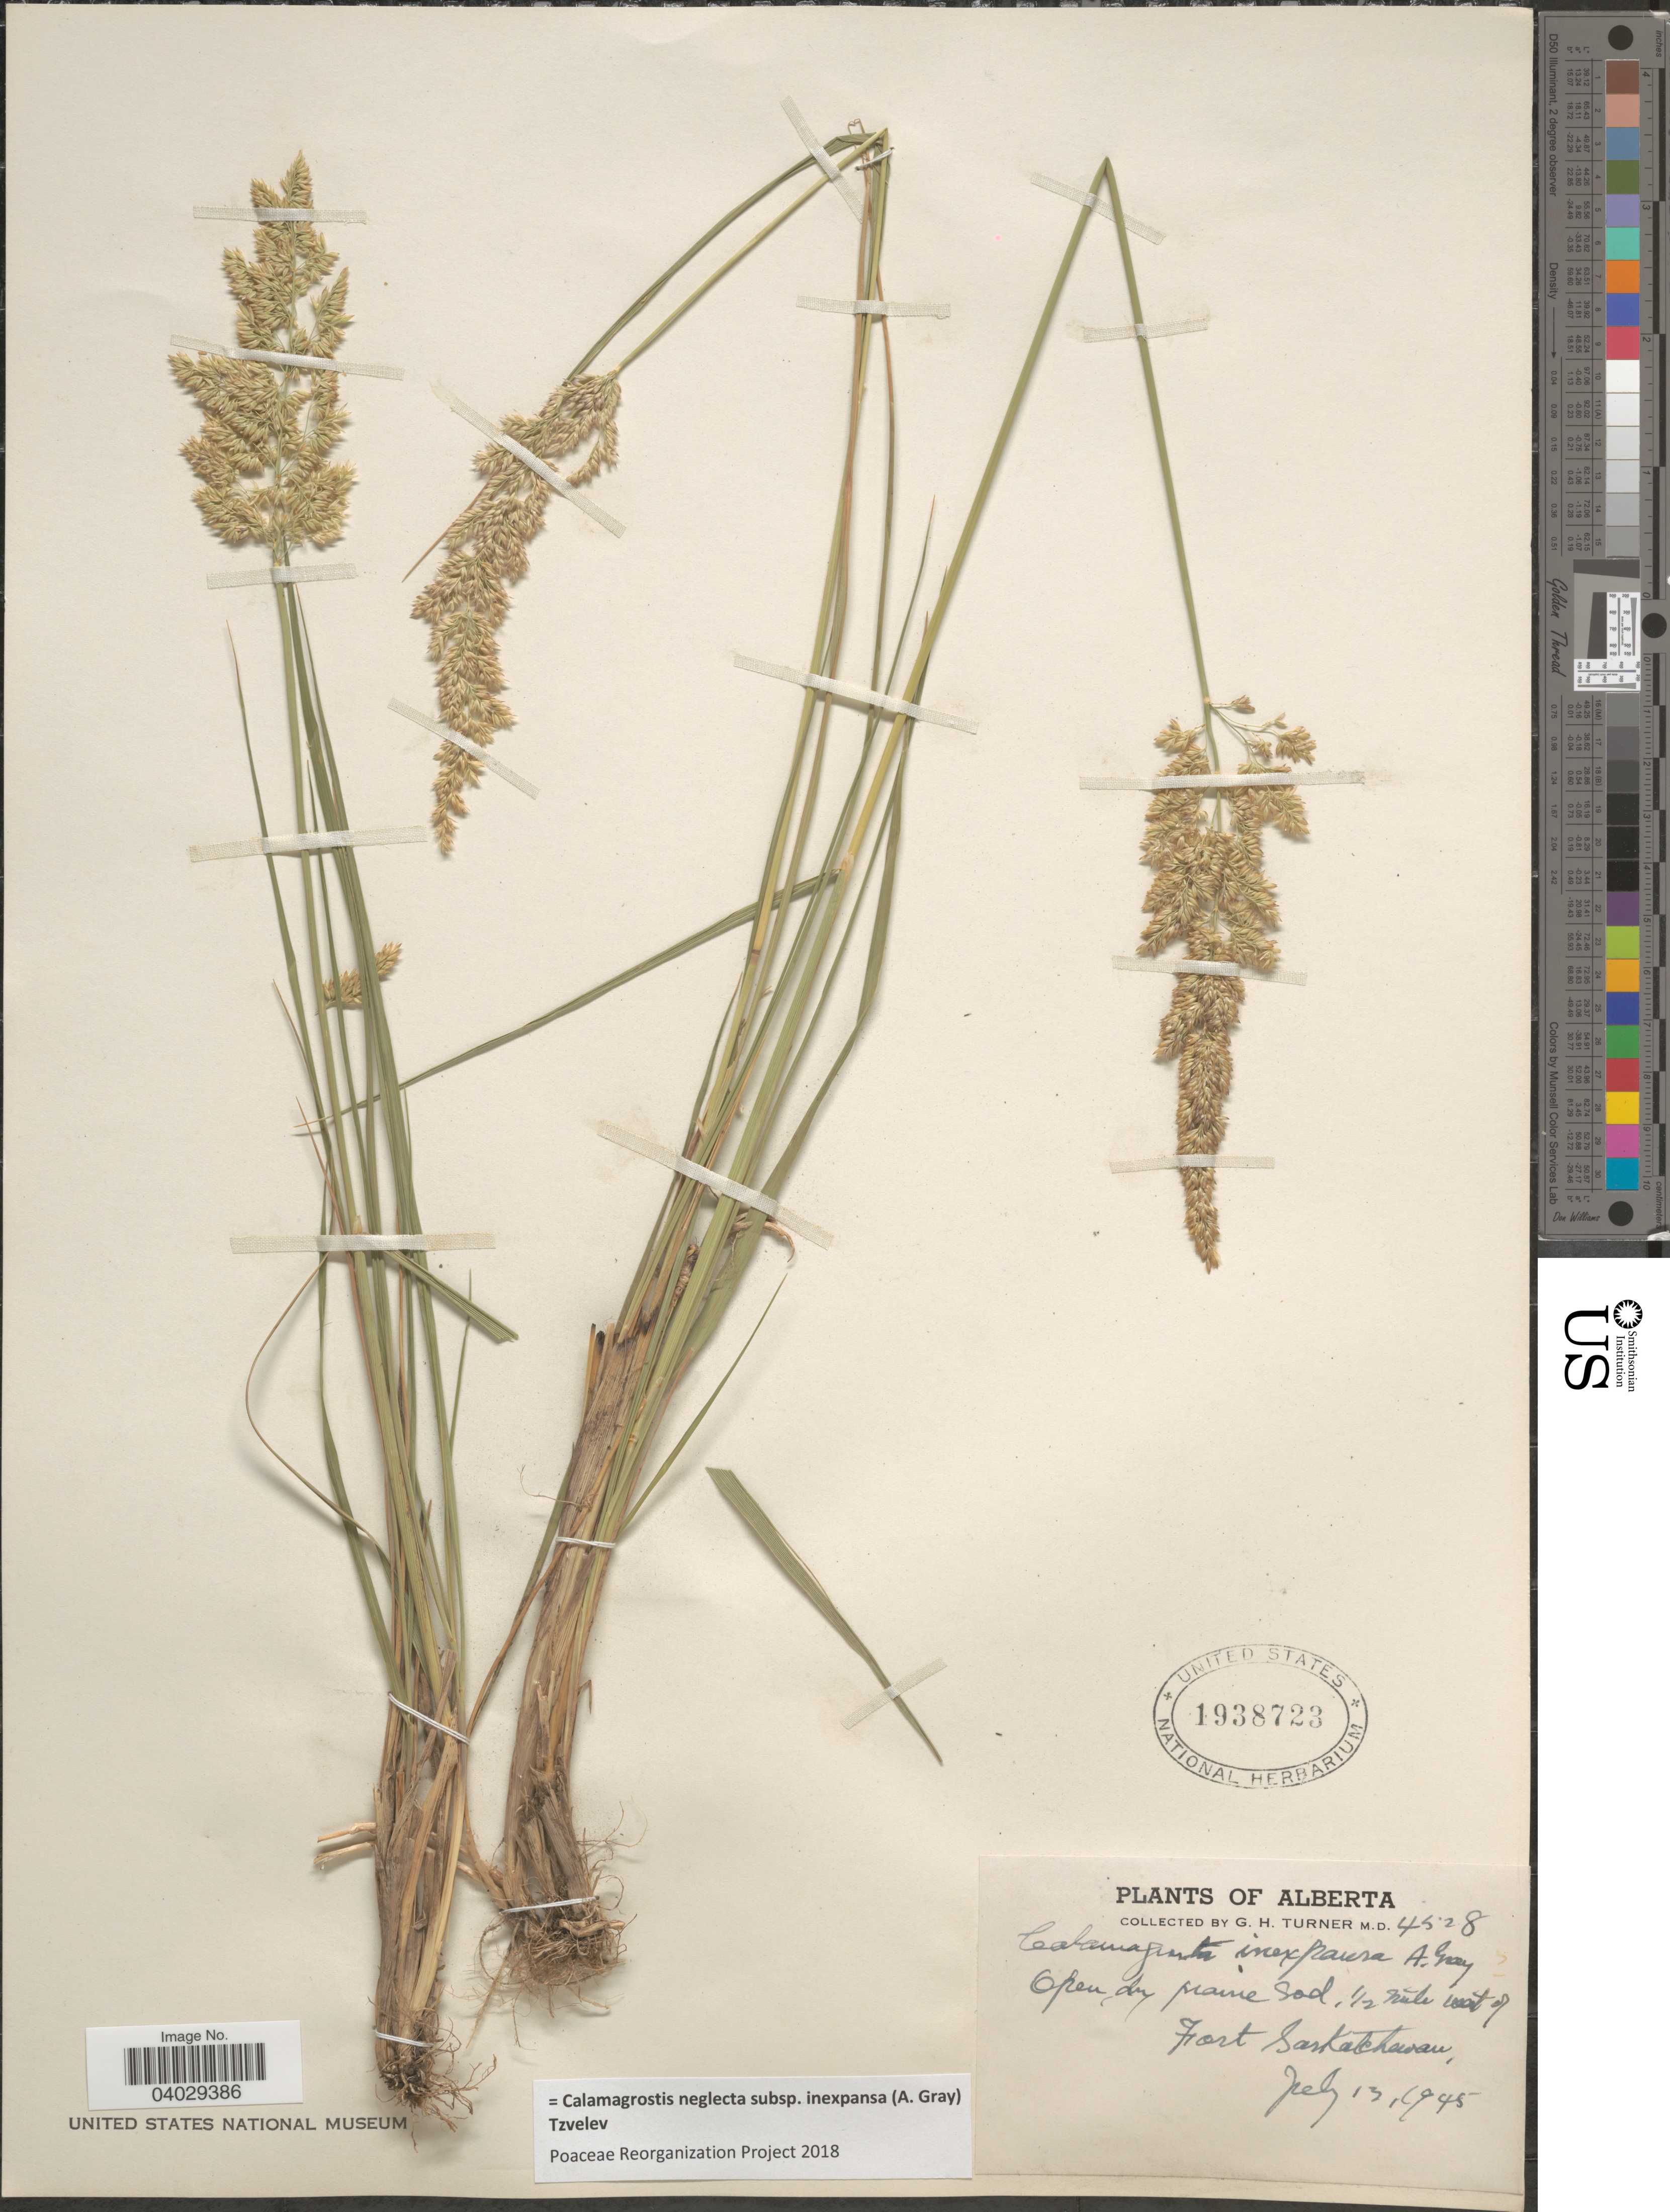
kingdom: Plantae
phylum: Tracheophyta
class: Liliopsida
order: Poales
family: Poaceae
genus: Calamagrostis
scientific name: Calamagrostis neglecta subsp. inexpansa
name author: (A. Gray) Tzvelev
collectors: G. H. Turner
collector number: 4528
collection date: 1945-07-13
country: Canada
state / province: Alberta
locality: Open, dry, prairie sod, ½ mile west of Fort Saskatchewan.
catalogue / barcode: US 1938723